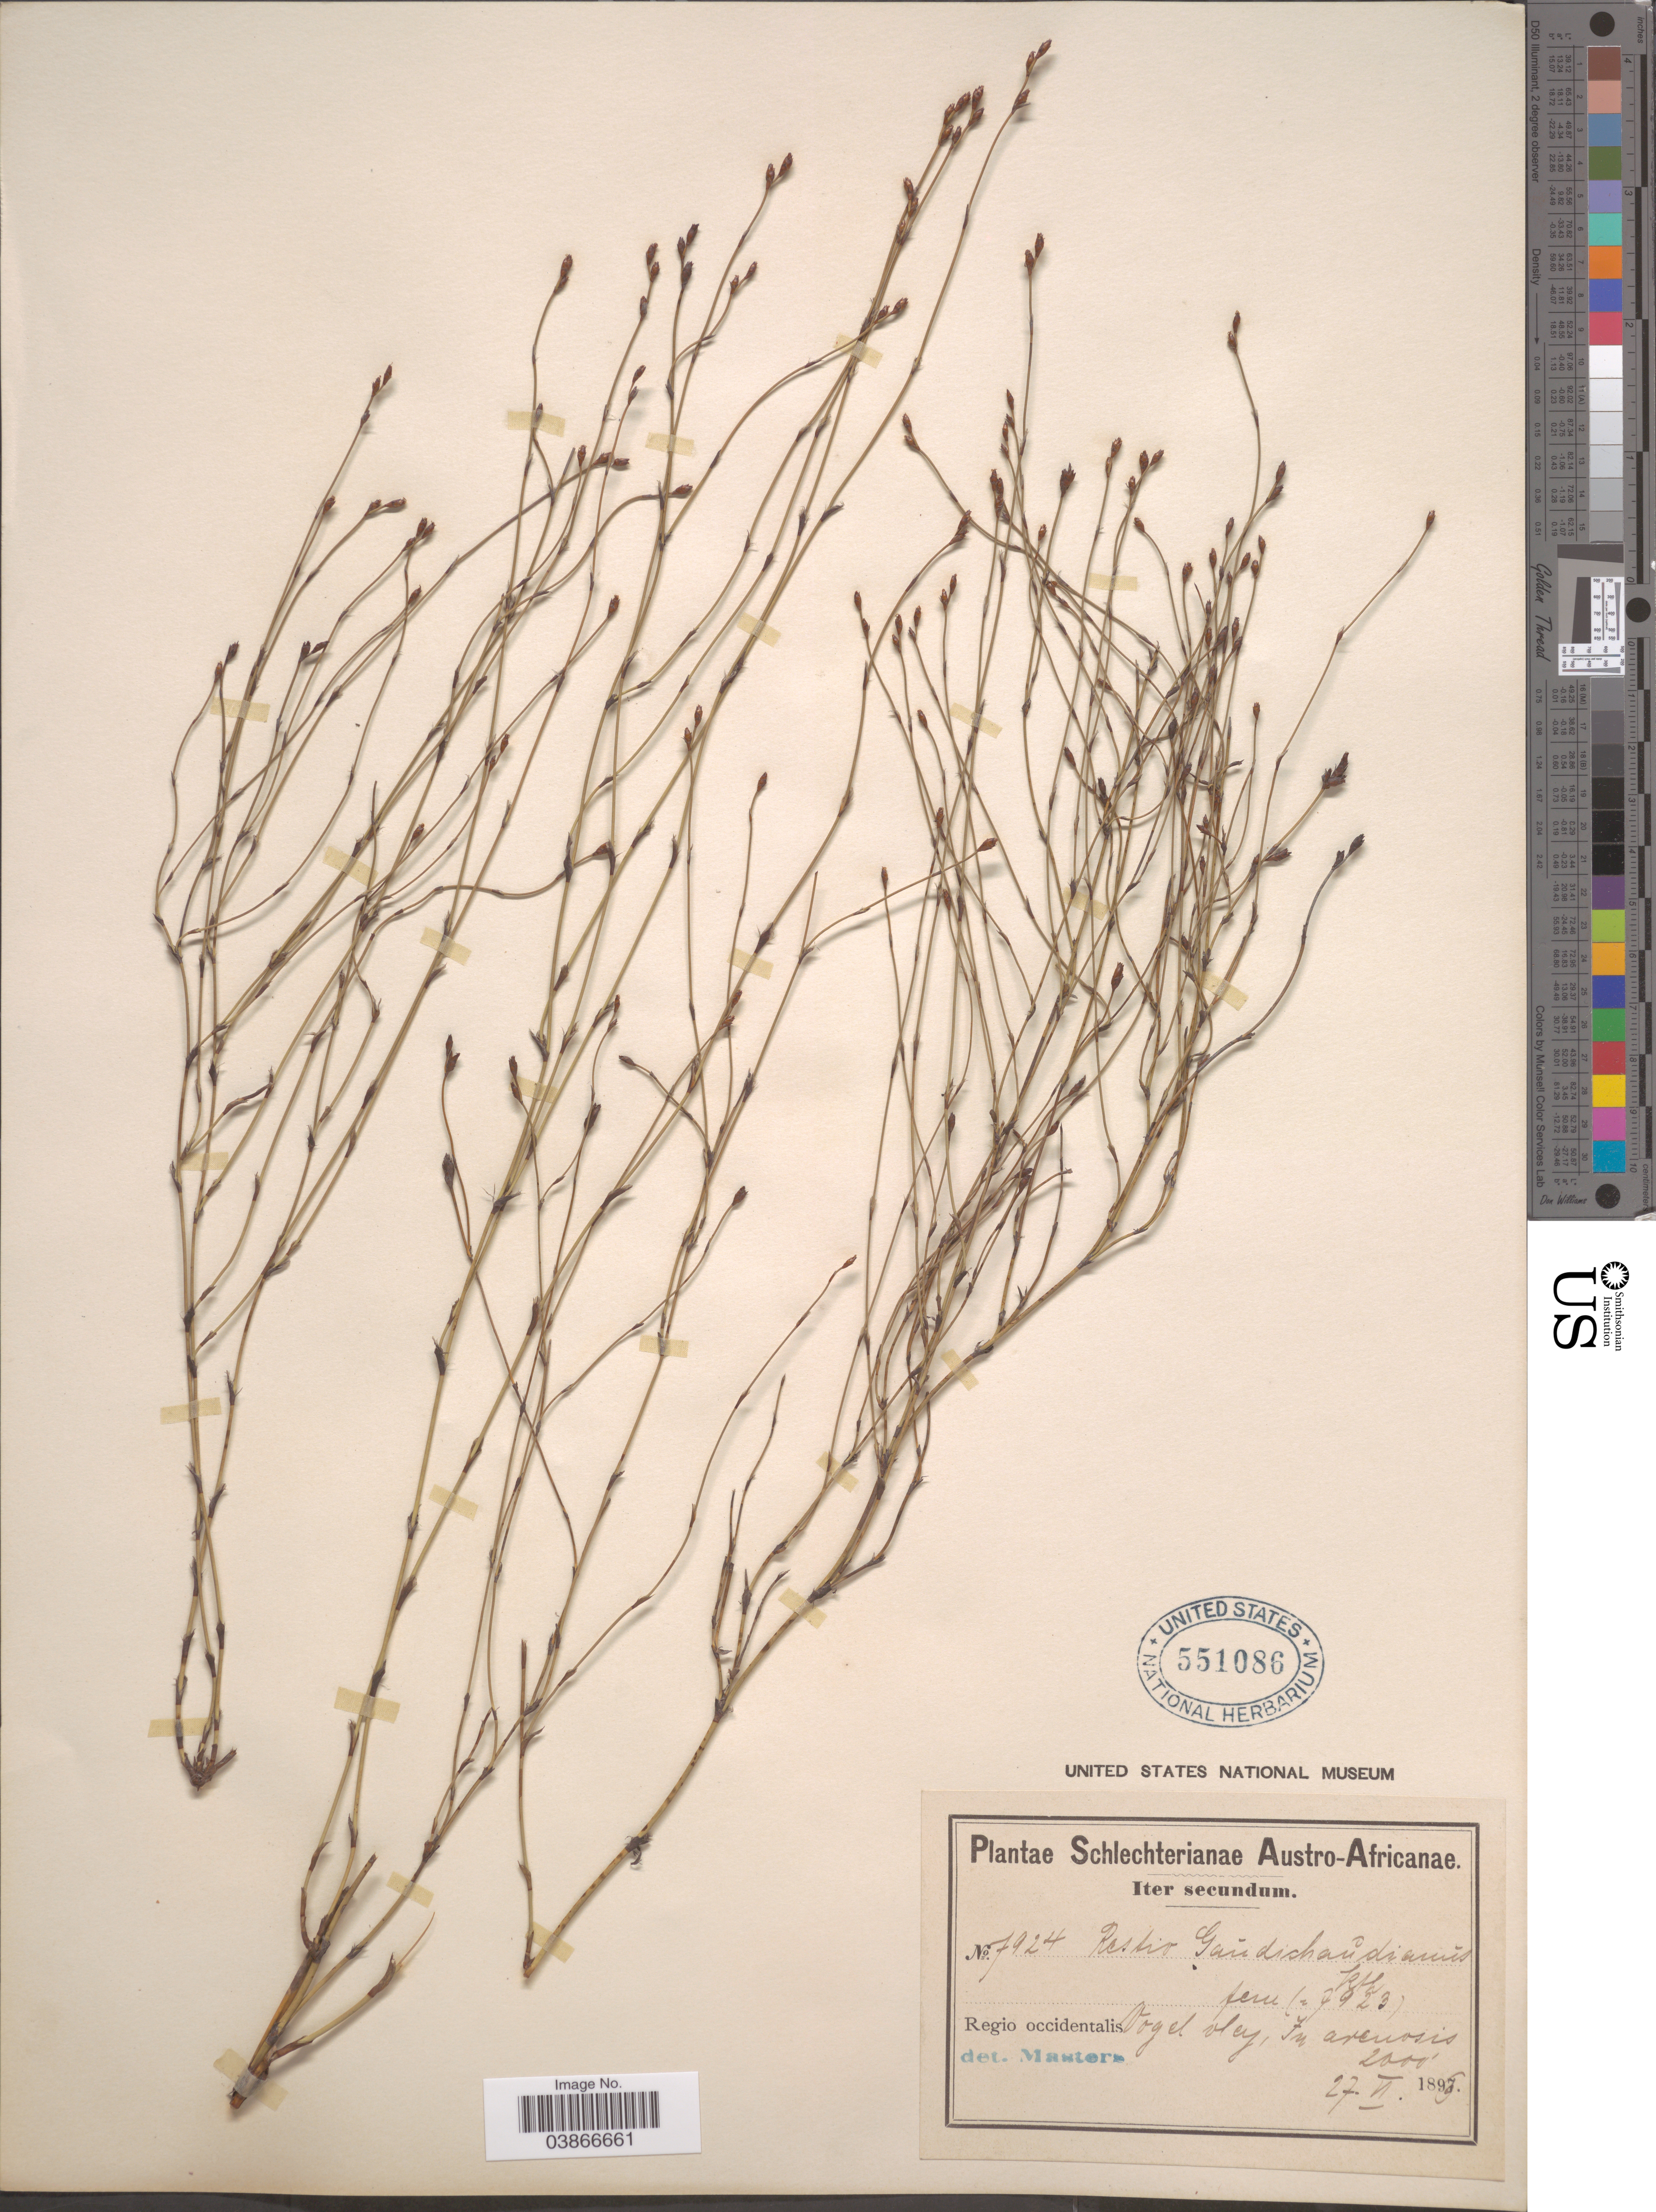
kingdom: Plantae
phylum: Tracheophyta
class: Liliopsida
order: Poales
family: Restionaceae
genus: Restio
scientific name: Restio gaudichaudianus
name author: Kunth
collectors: Schlechter, --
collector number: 7924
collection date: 1896-06-27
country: South Africa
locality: Austro-Africanæ. Regio occidentalis Vogel vley, In arenosis.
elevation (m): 610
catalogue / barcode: US 551086